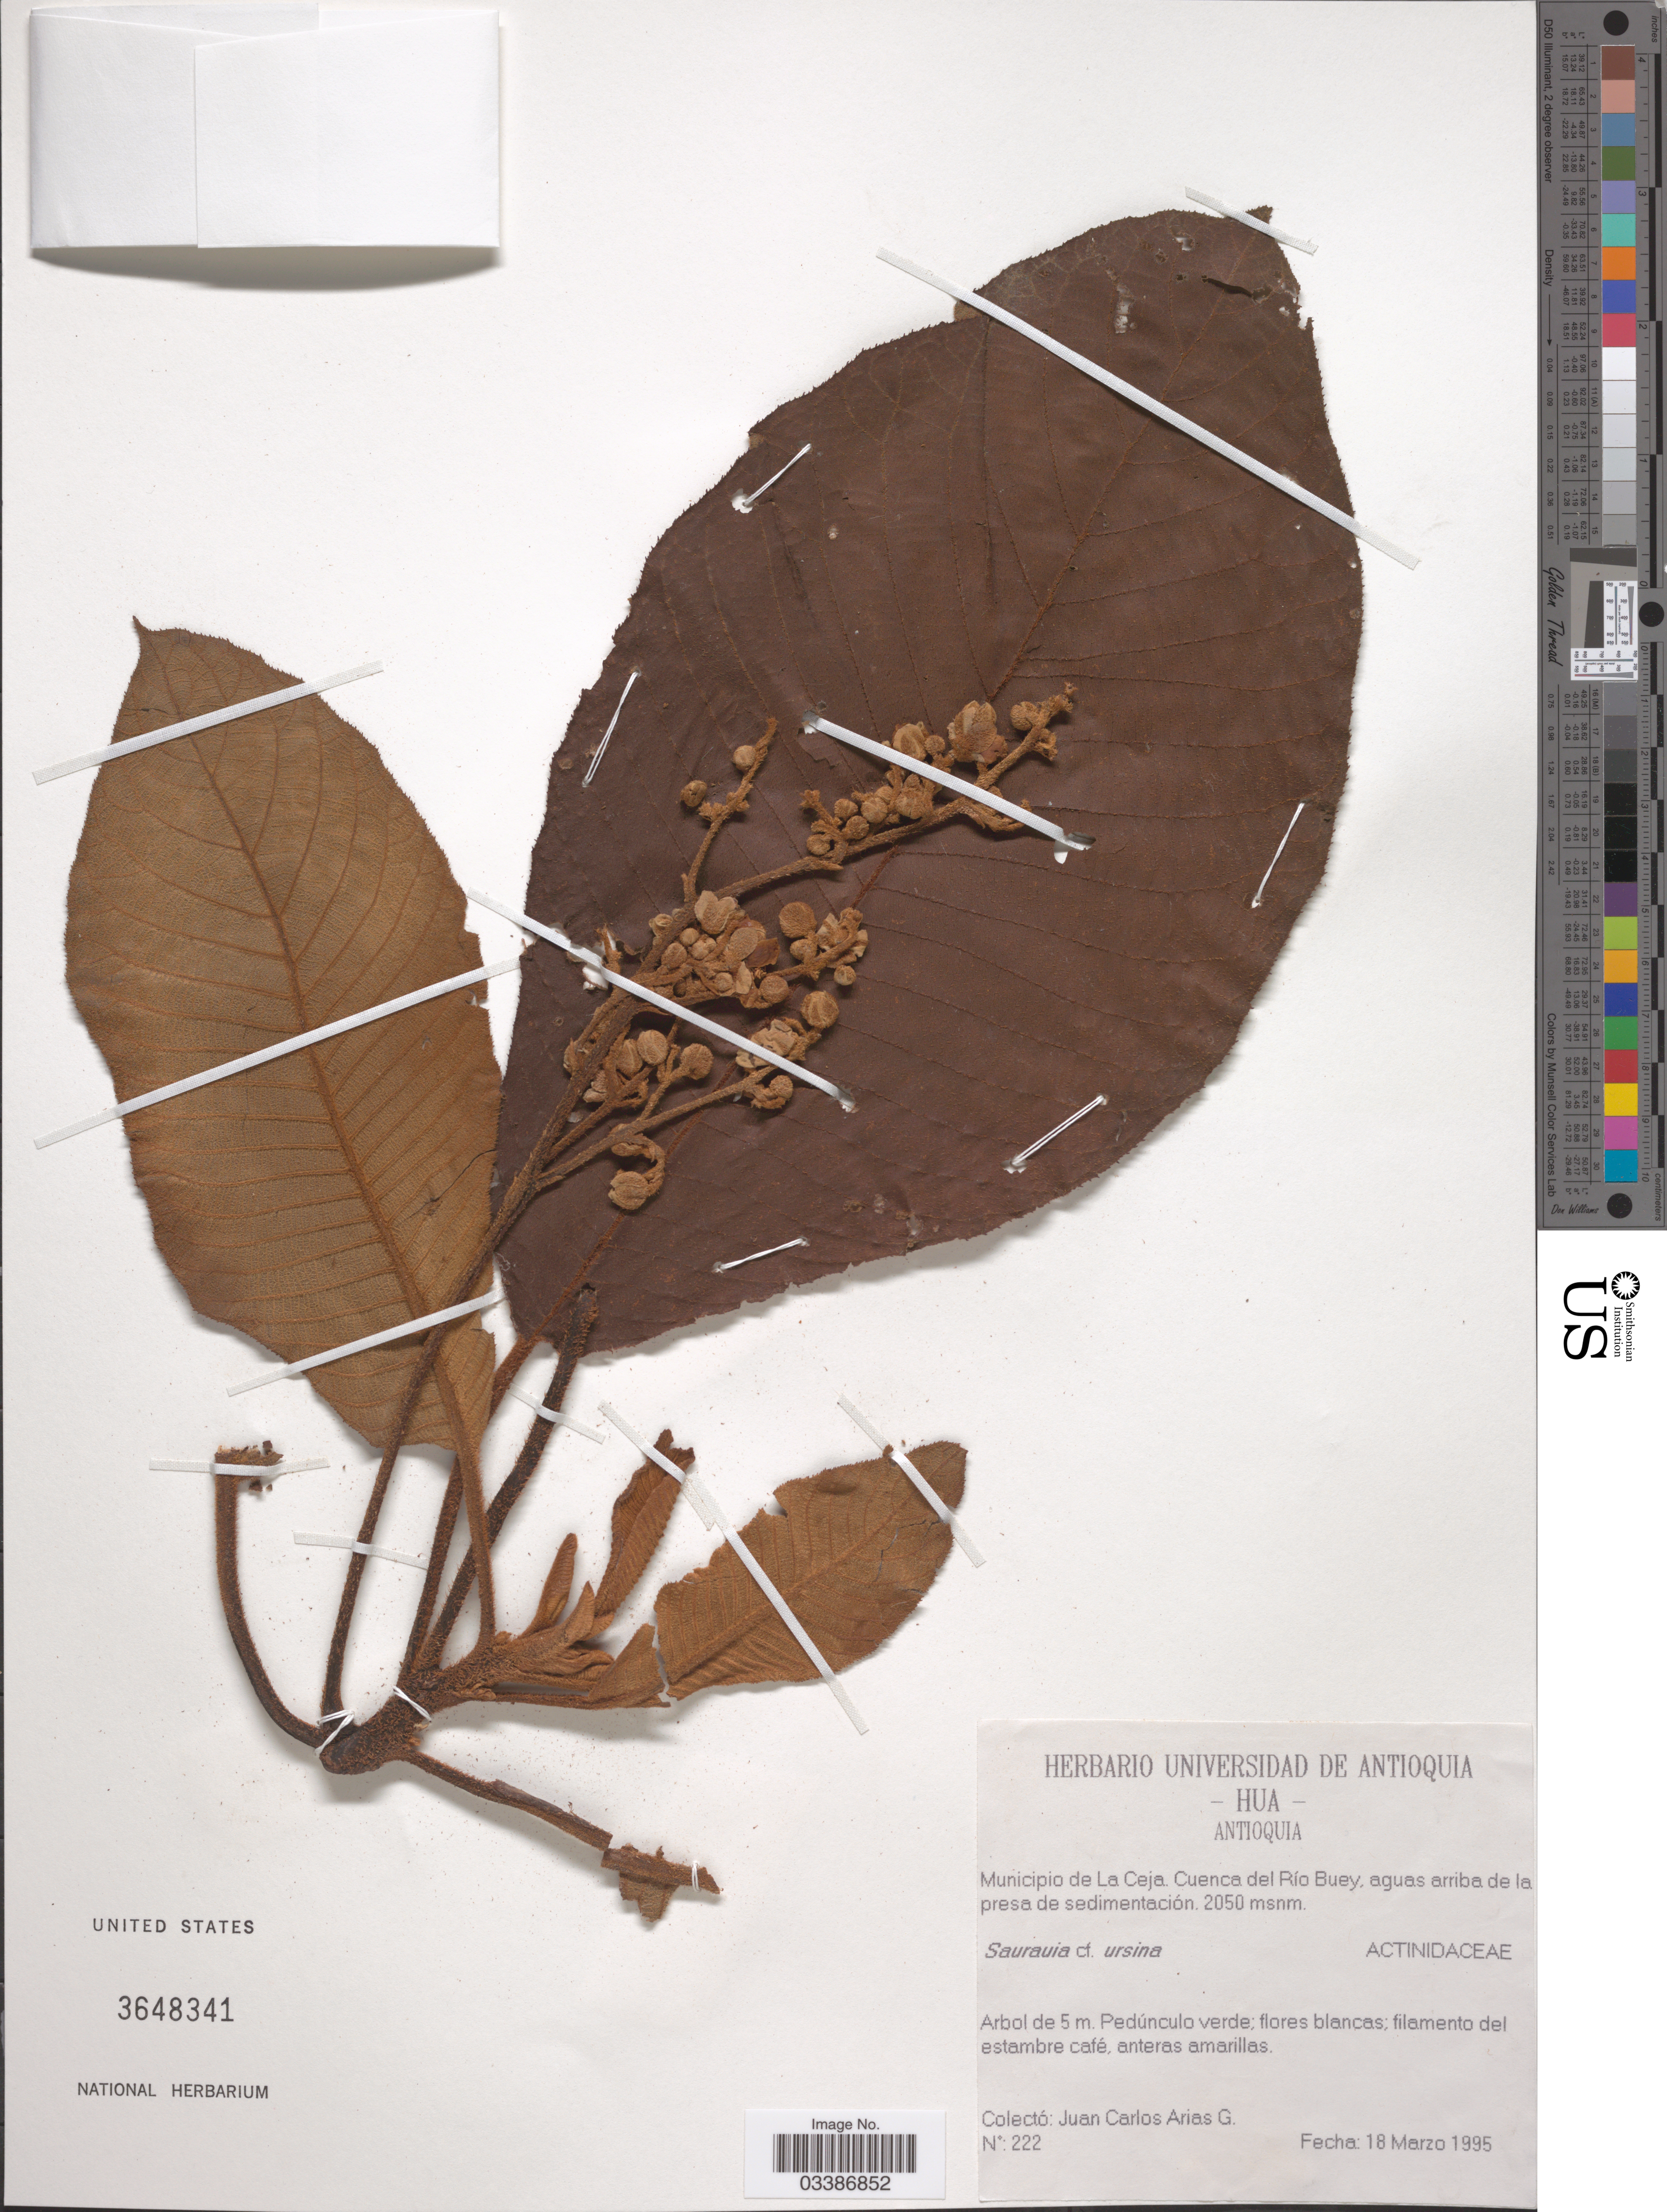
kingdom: Plantae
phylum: Tracheophyta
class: Magnoliopsida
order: Ericales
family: Actinidiaceae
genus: Saurauia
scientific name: Saurauia ursina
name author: Triana & Planch.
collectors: J. Arias G.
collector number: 222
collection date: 1995-03-18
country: Colombia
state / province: Antioquia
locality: Municipio de La Ceja. Cuenca del Río Buey.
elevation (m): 2050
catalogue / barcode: US 3648341